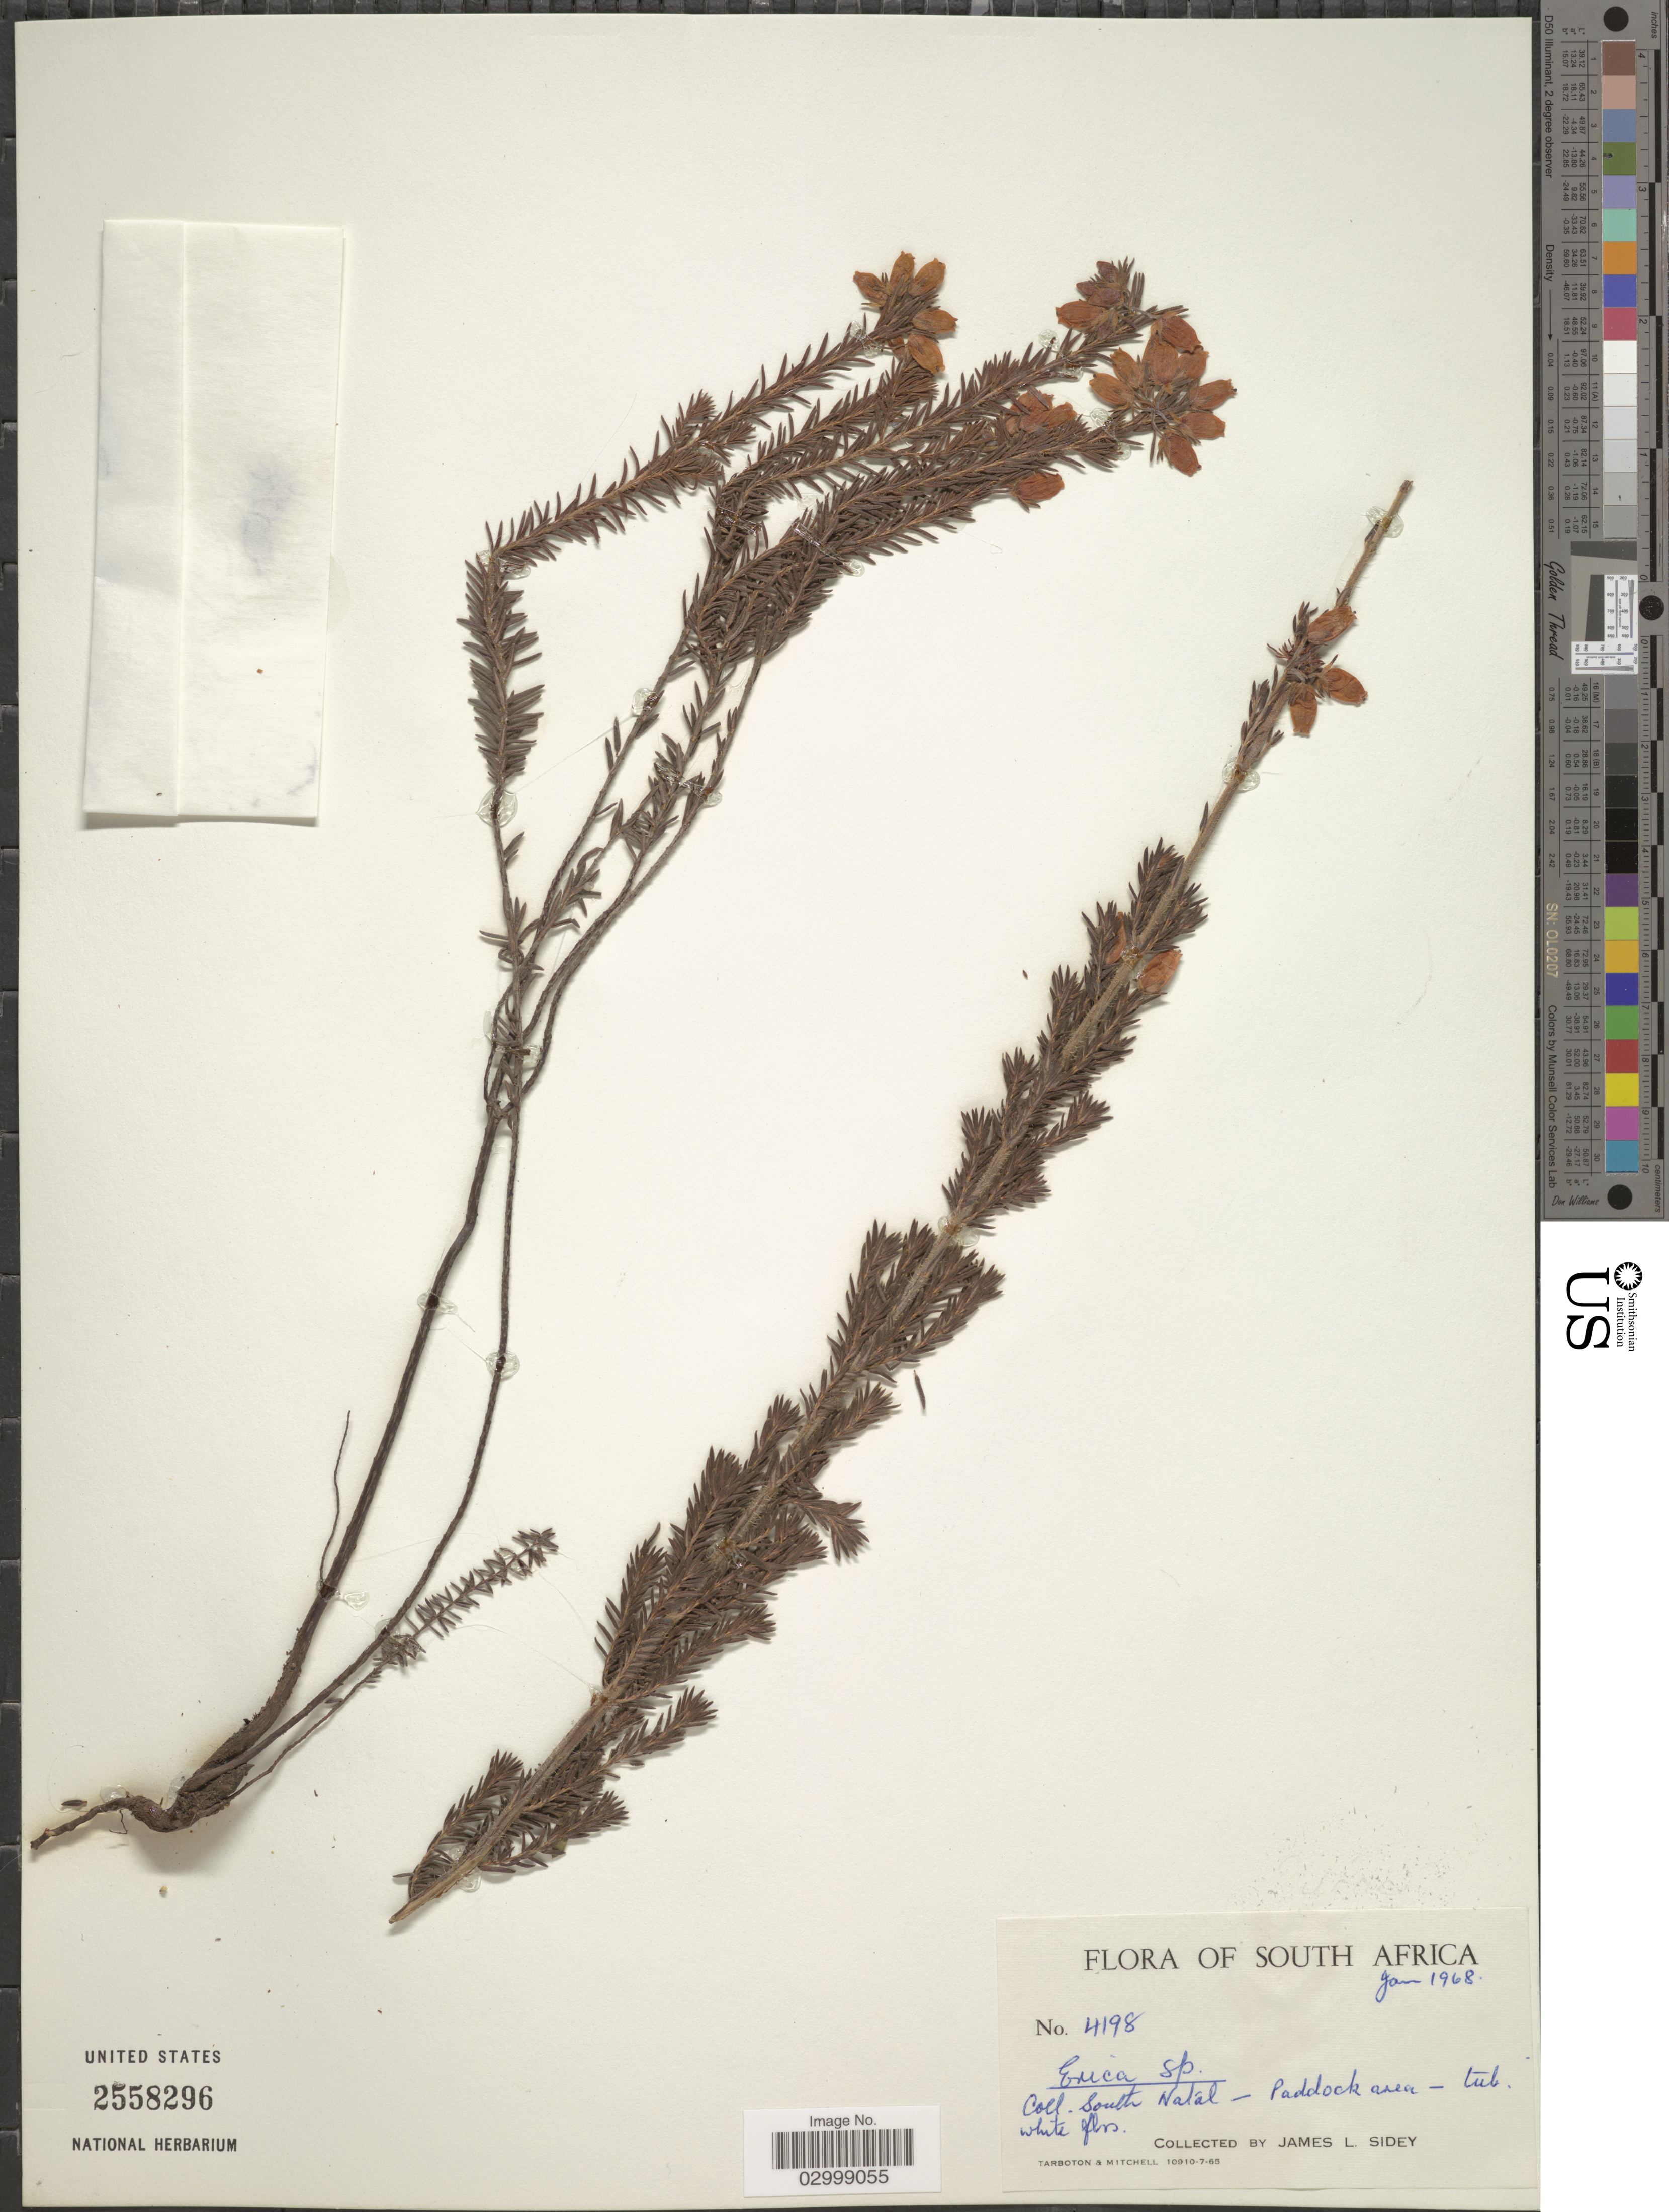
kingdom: Plantae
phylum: Tracheophyta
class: Magnoliopsida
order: Ericales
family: Ericaceae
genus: Erica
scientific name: Erica sp.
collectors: J. L. Sidey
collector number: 4198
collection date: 1968-01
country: South Africa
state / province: KwaZulu-Natal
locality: South Natal - Paddock area.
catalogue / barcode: US 2558296